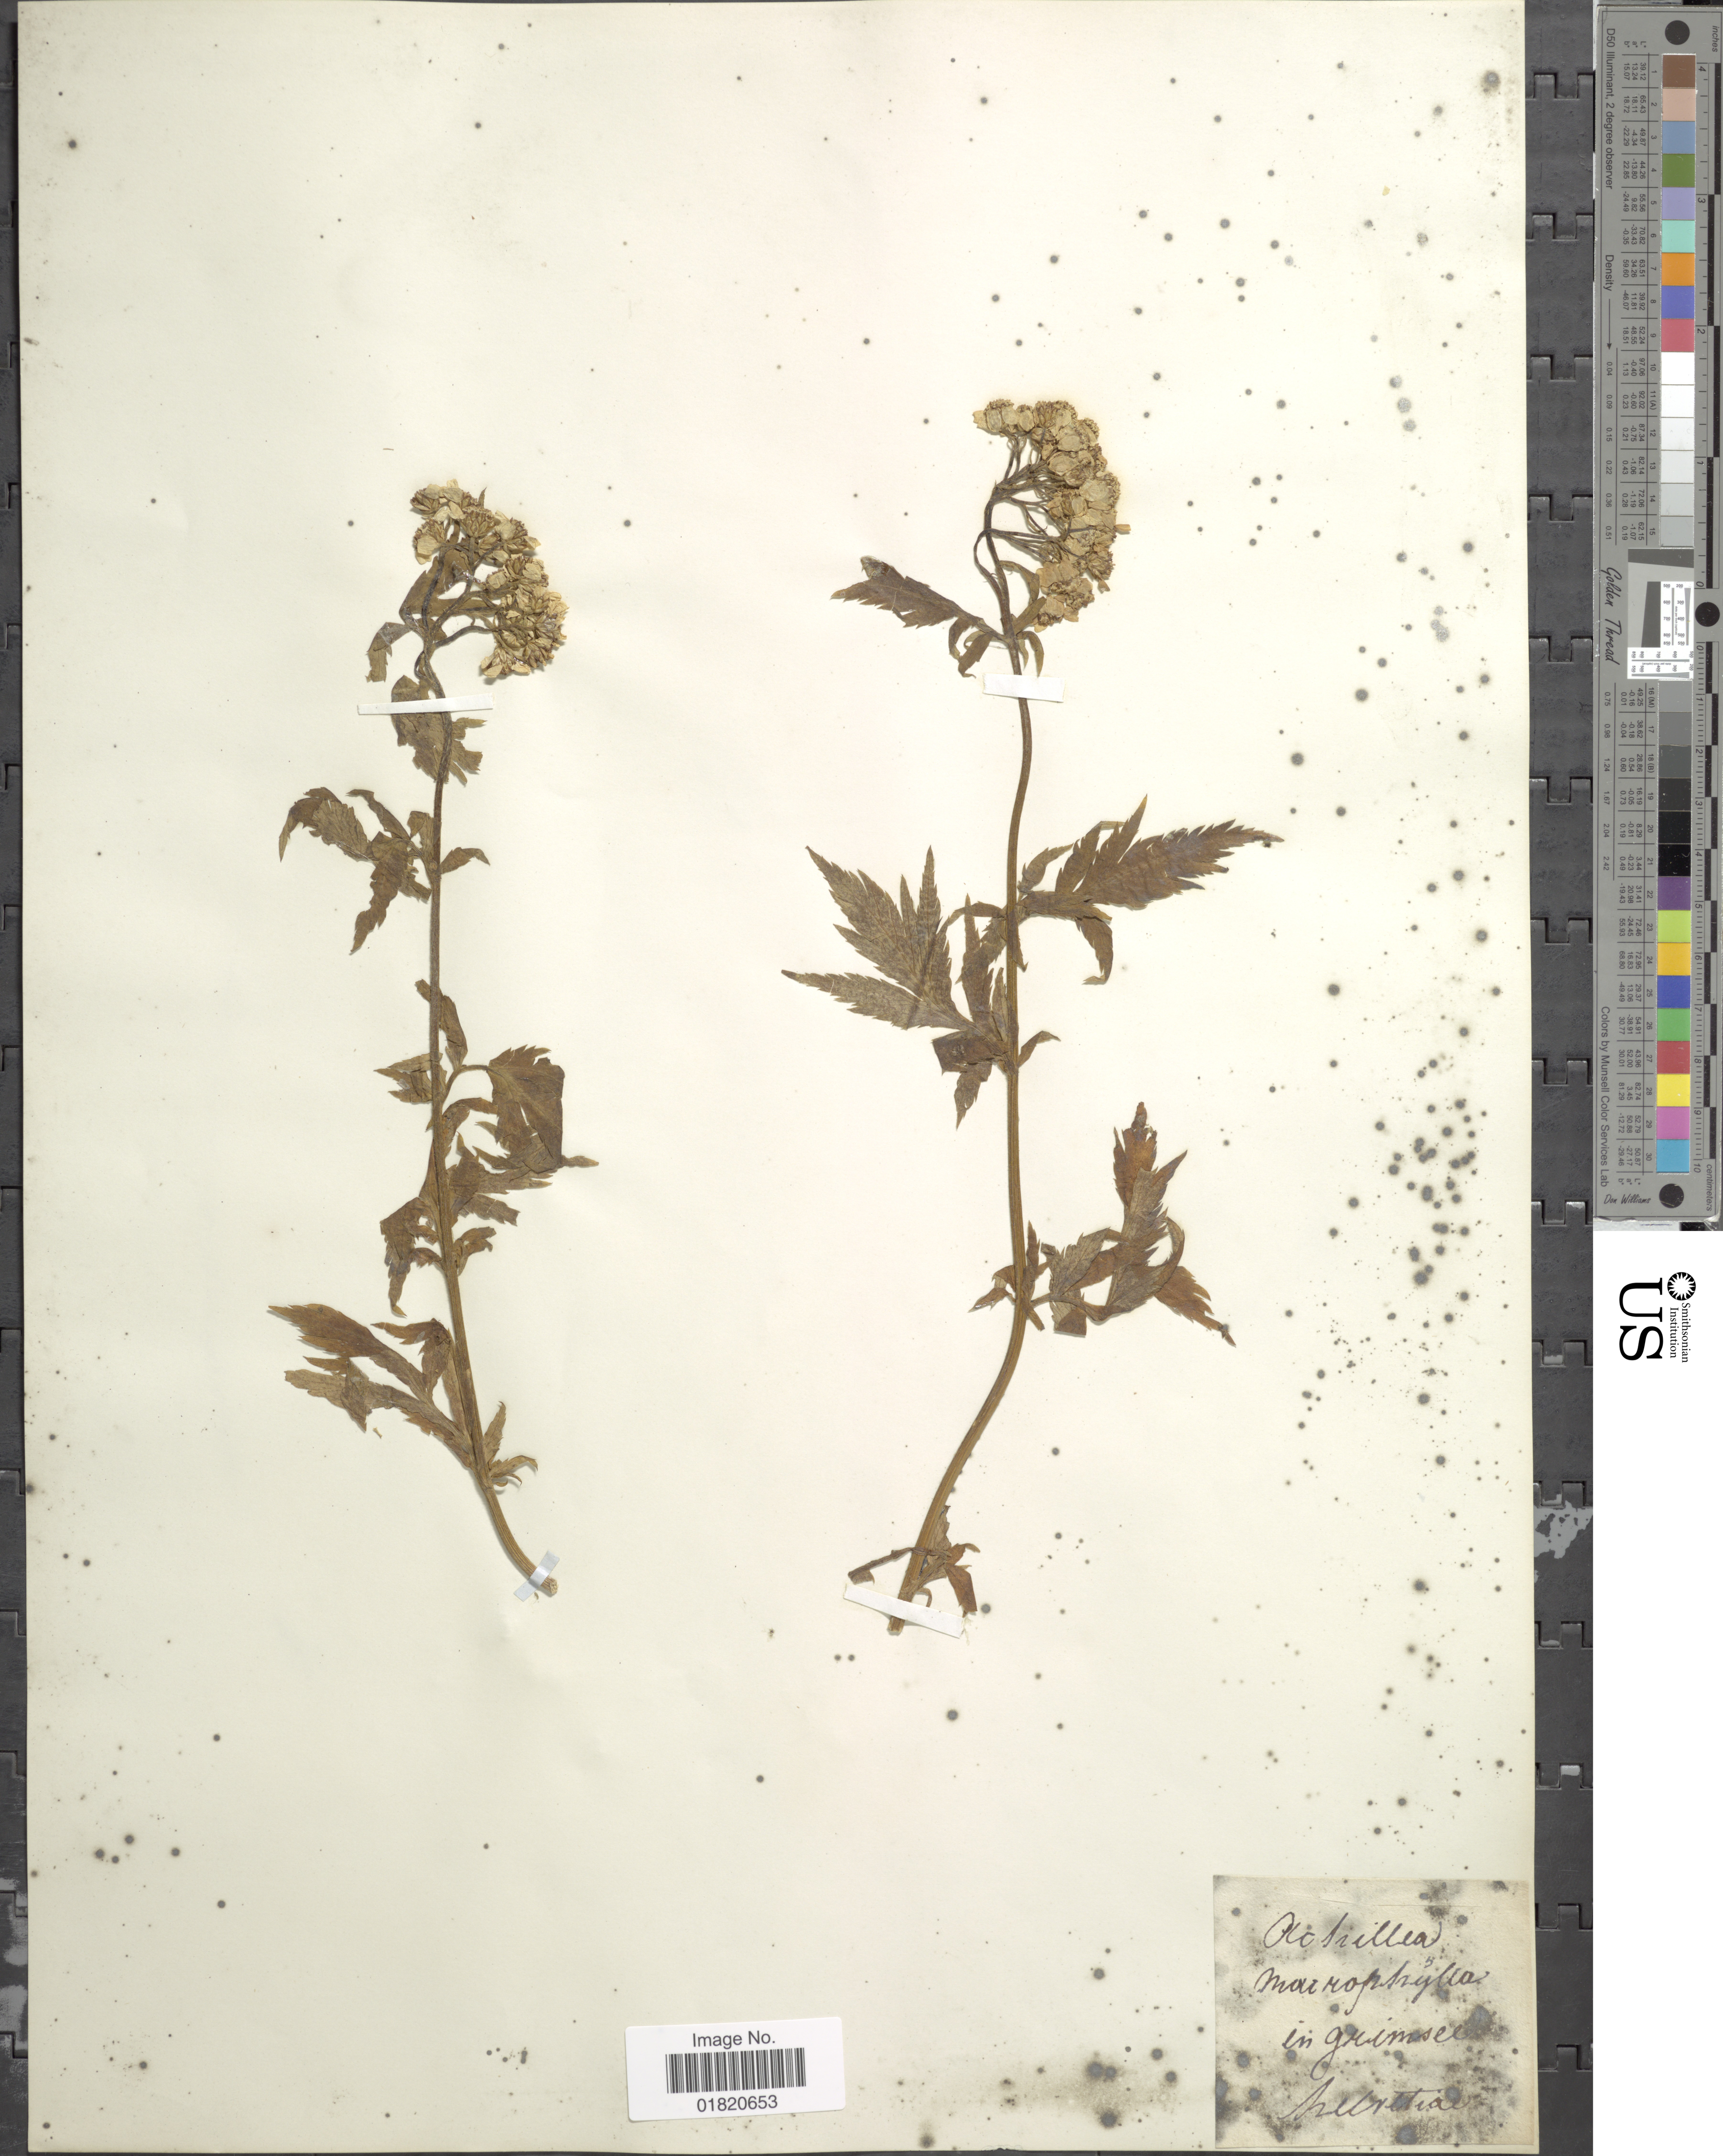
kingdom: Plantae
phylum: Tracheophyta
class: Magnoliopsida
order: Asterales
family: Asteraceae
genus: Achillea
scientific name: Achillea macrophylla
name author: L.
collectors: -. Aulestia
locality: Grimsee [unsure placement]